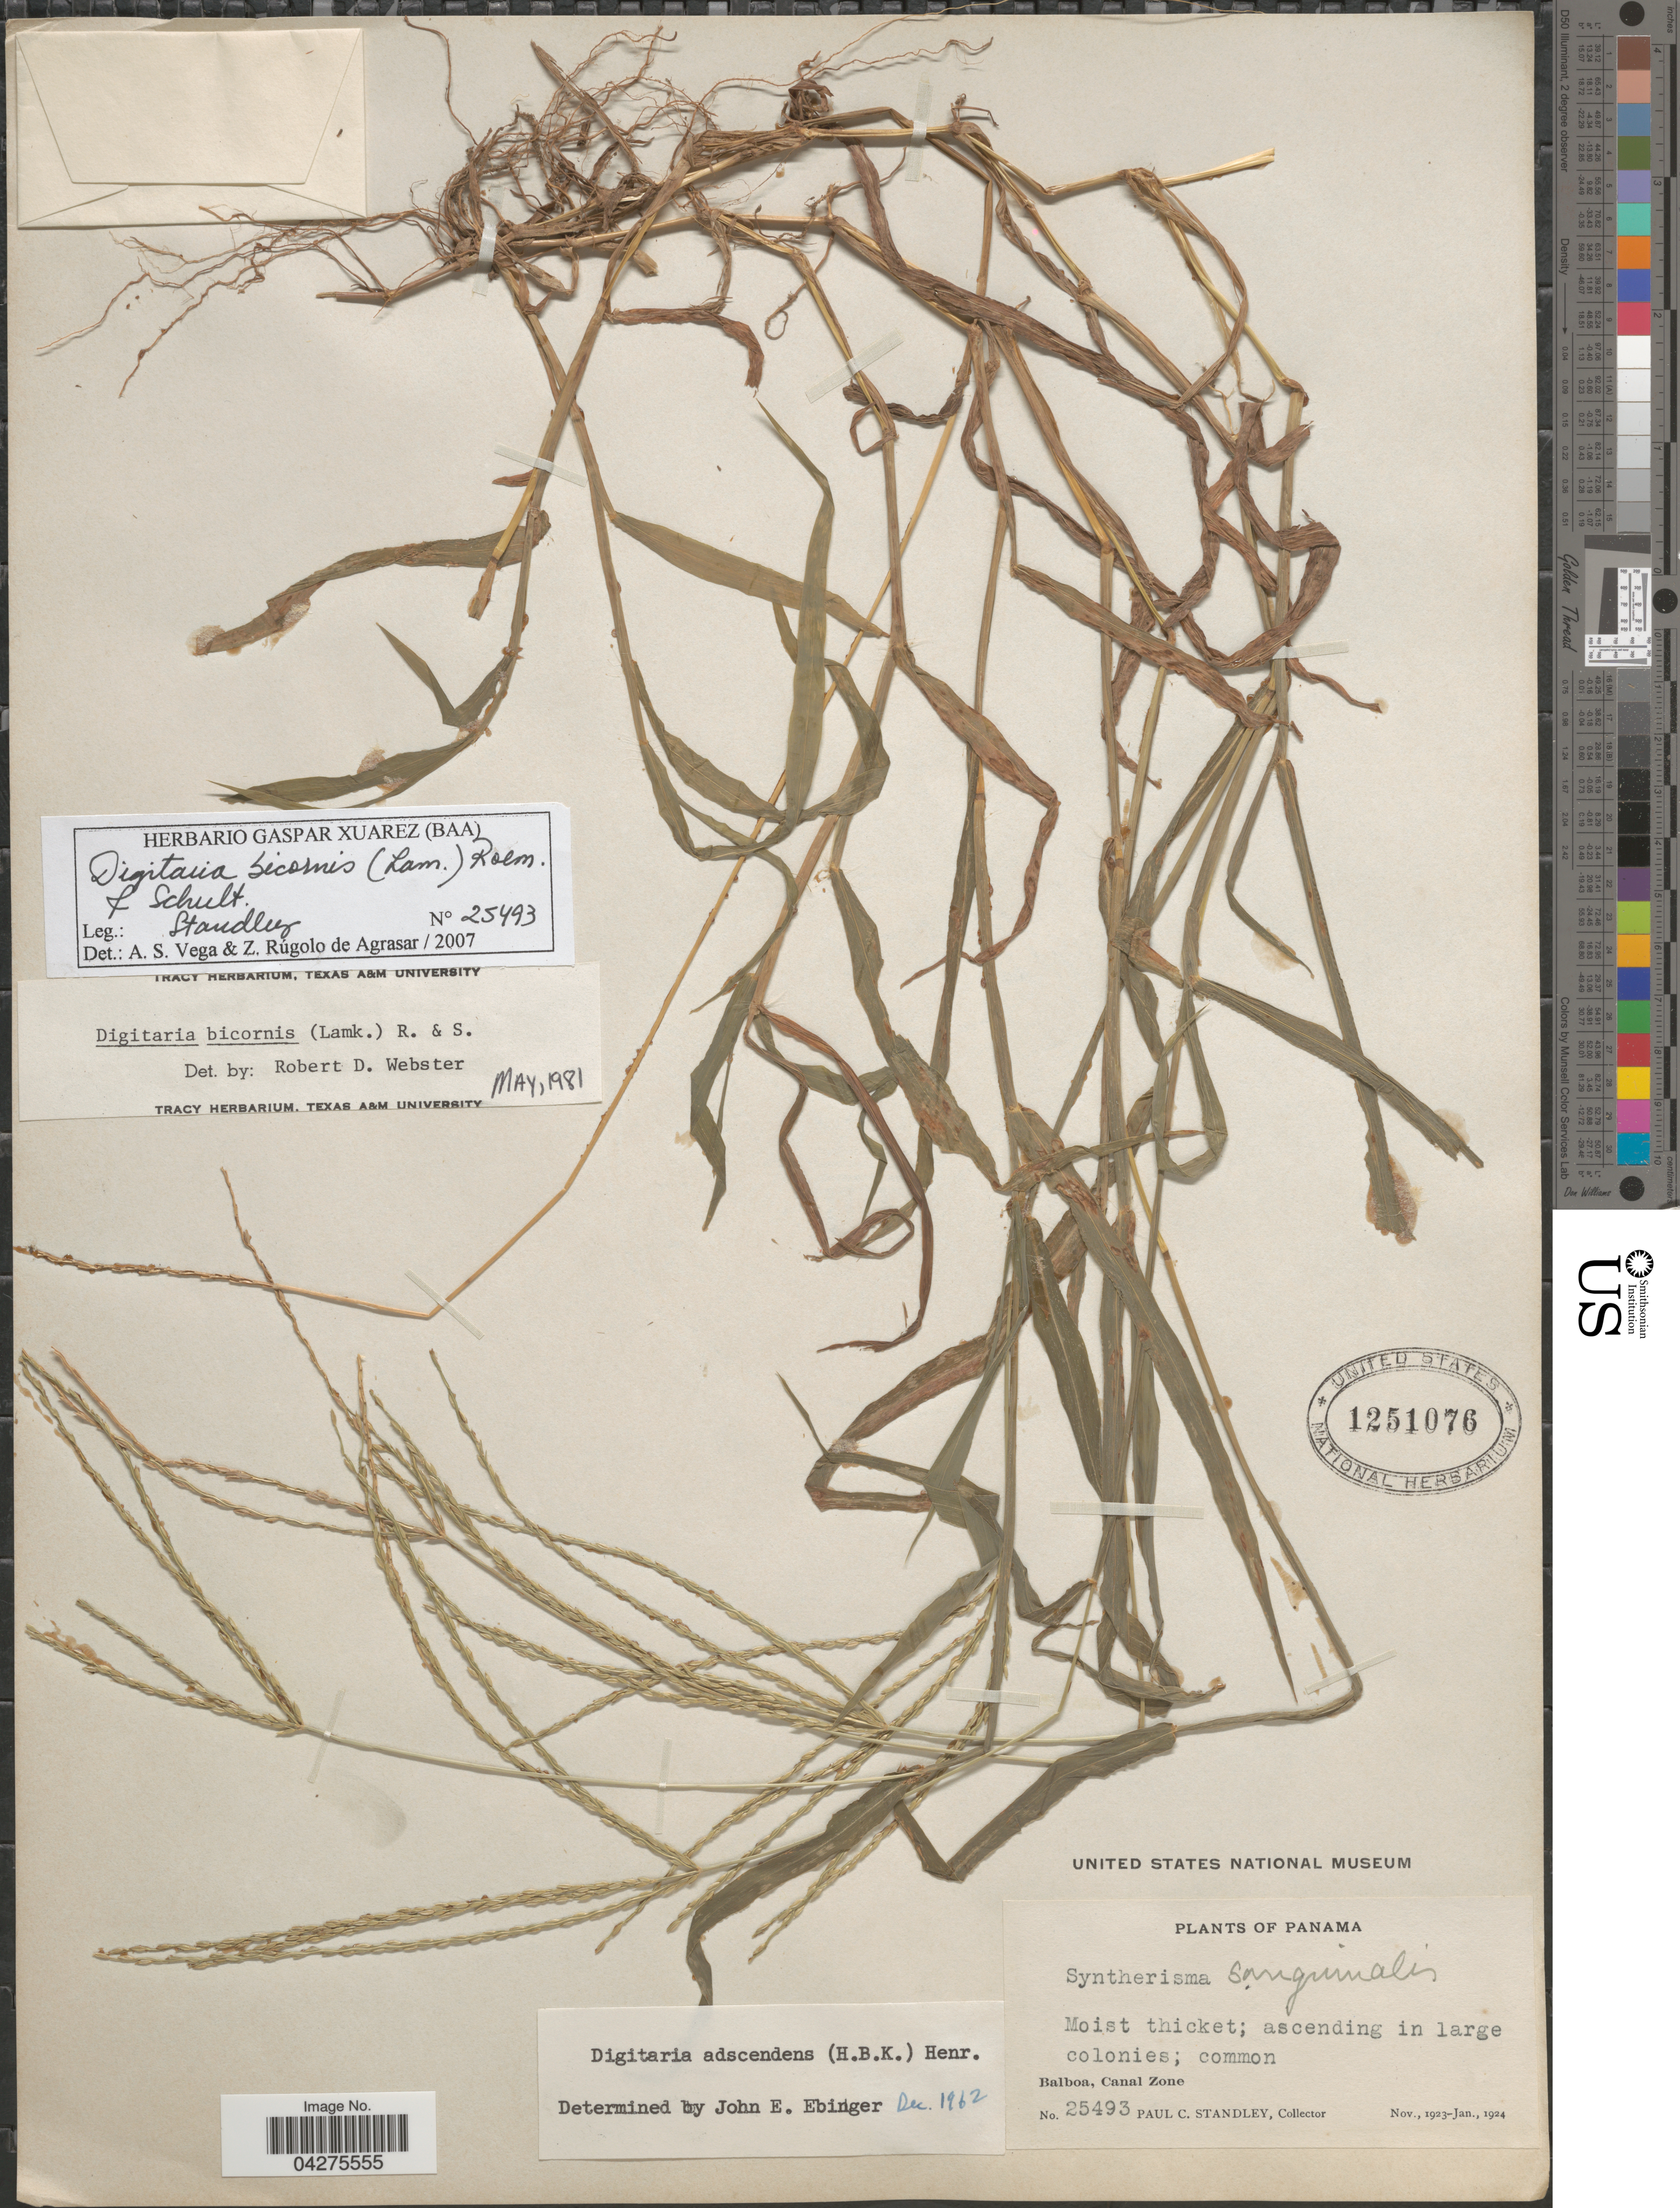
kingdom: Plantae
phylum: Tracheophyta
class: Liliopsida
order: Poales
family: Poaceae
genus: Digitaria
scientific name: Digitaria bicornis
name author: (Lam.) Roem. & Schult.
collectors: P. C. Standley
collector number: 25493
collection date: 1923-11/1924-01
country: Panama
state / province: Colón / Panamá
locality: Balboa, Canal Zone.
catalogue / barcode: US 1251076